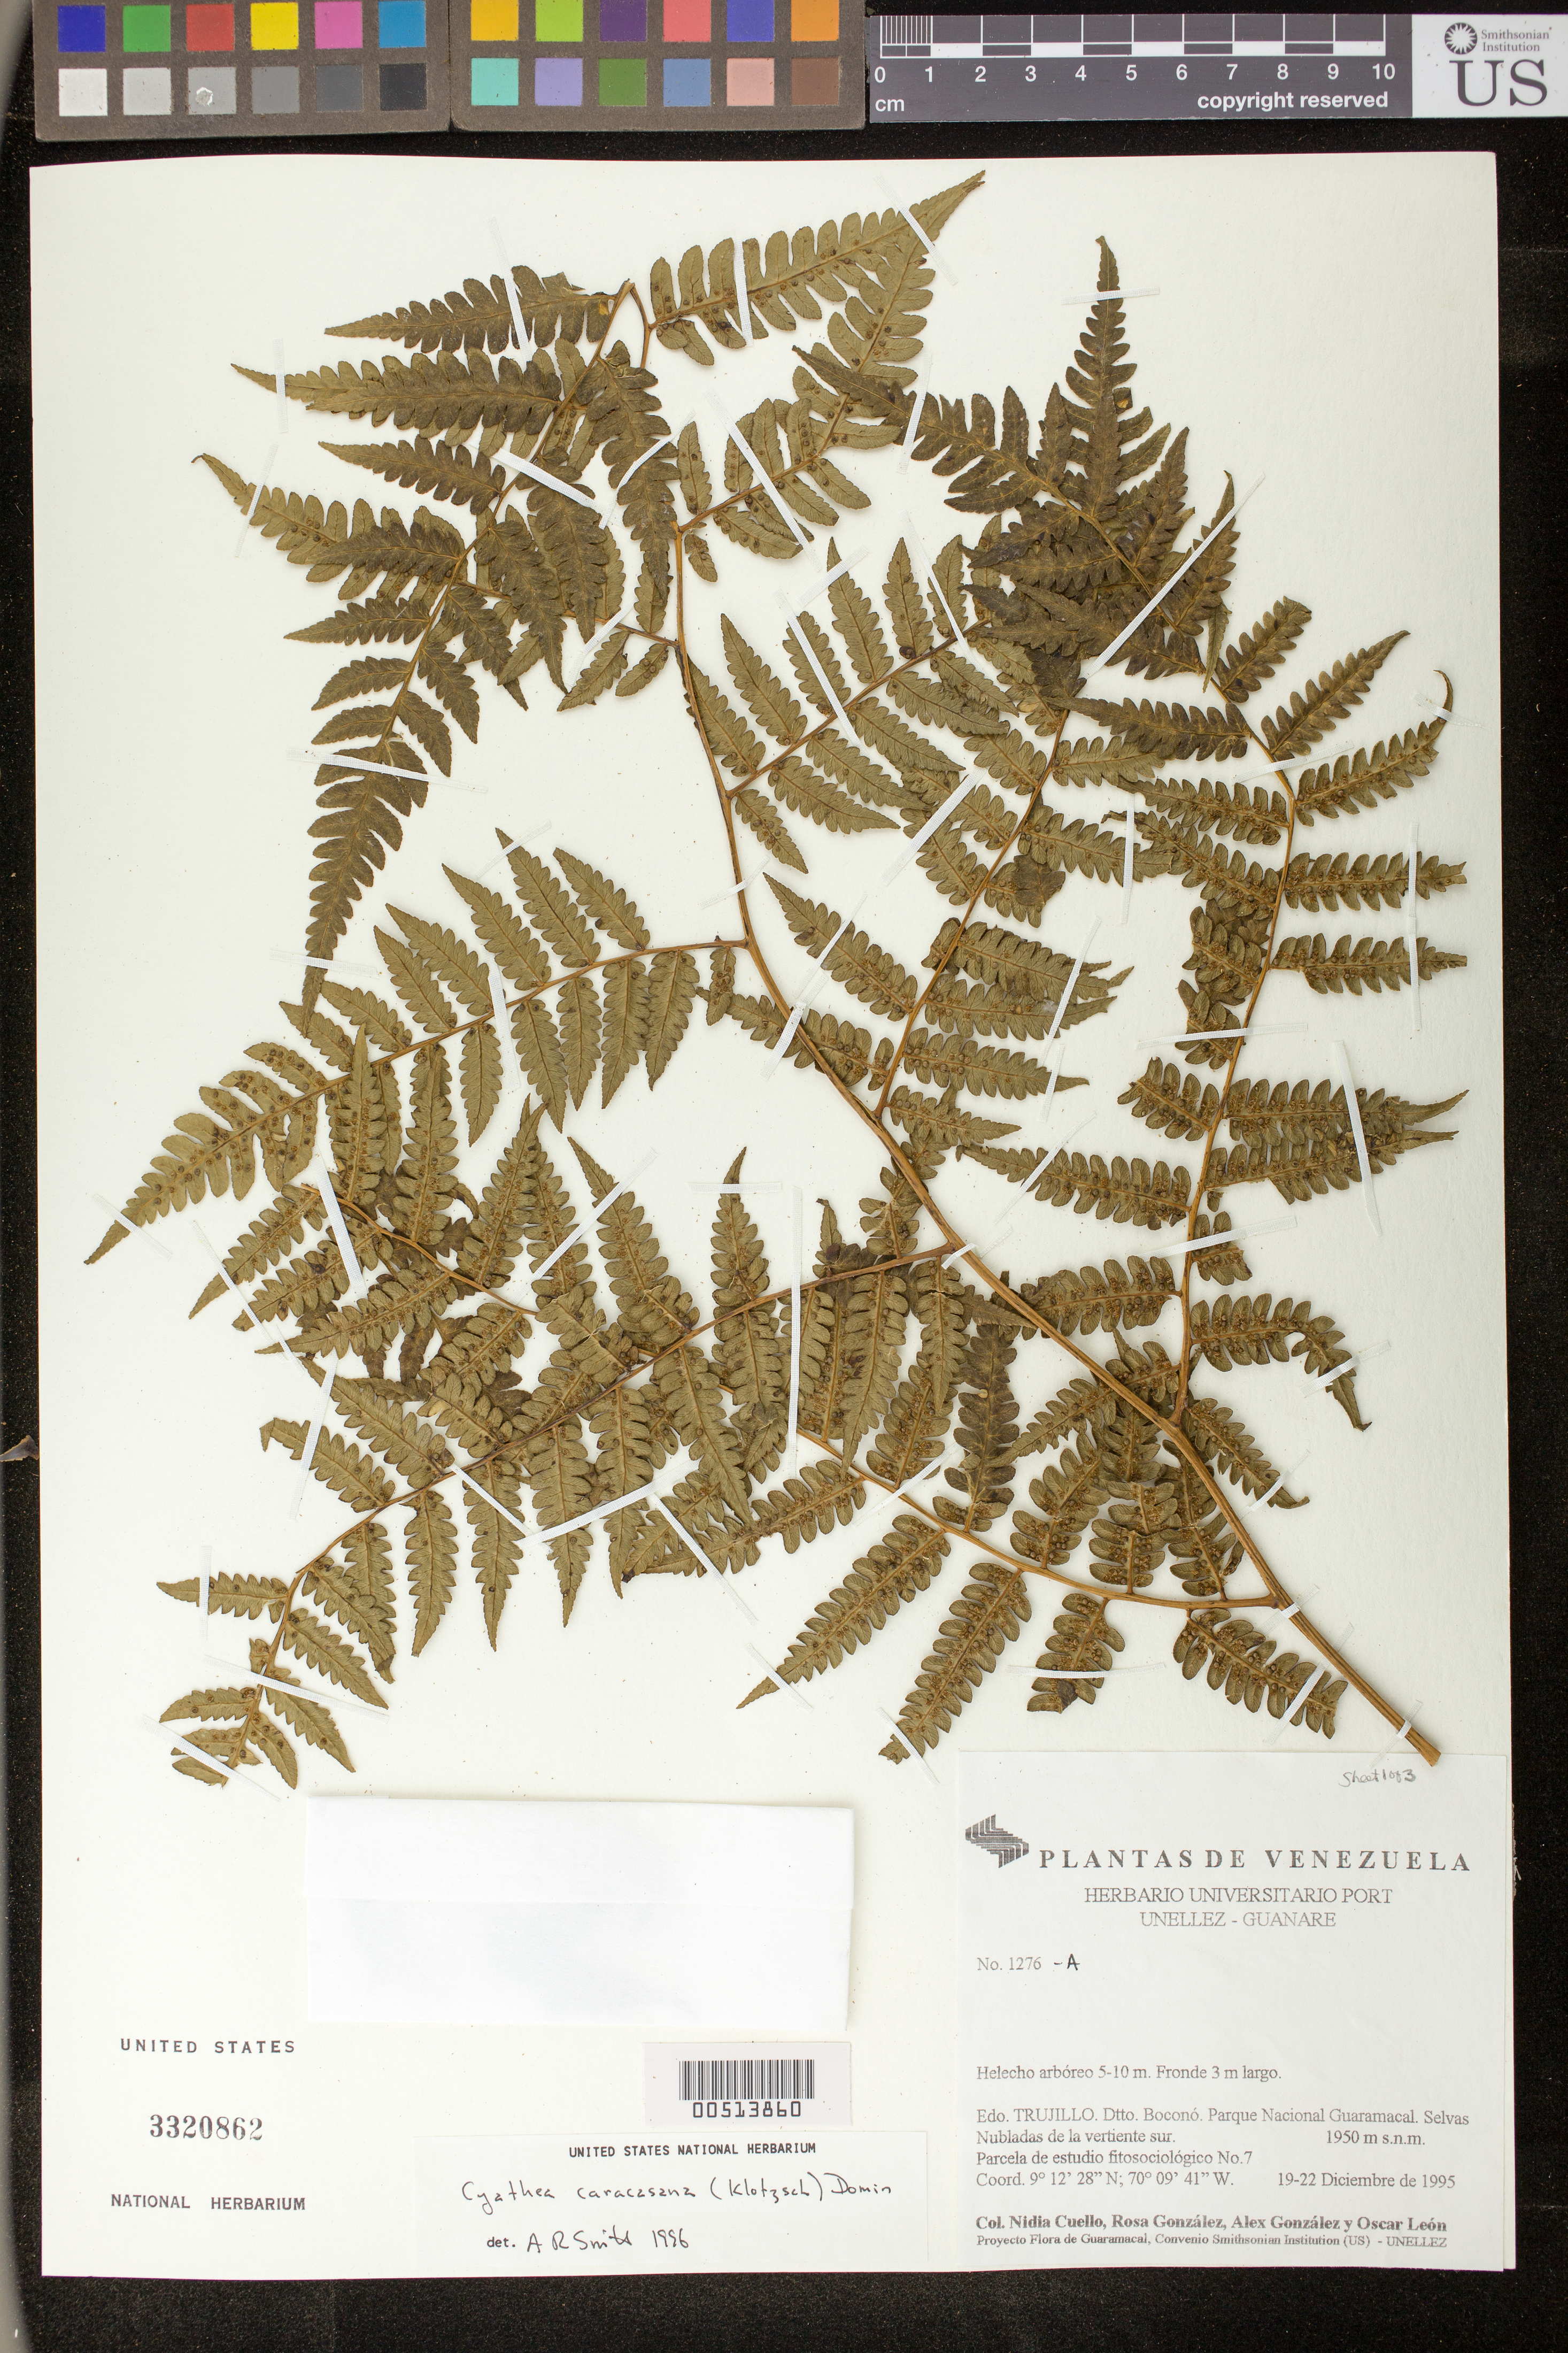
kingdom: Plantae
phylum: Tracheophyta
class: Polypodiopsida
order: Cyatheales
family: Cyatheaceae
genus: Cyathea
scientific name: Cyathea caracasana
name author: (Klotzsch) Domin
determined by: Smith, Alan R., (UC)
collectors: N. L. Cuello, R. González, A. Gonzáles & O. León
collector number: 1276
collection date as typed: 19 Dec 1995 to 22 Dec 1995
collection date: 1995-12-19/1995-12-22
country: Venezuela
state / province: Trujillo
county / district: Boconó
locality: Parque Nacional Guaramacal, vertiente S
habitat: Selvas Nubladas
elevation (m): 1950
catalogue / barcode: US 3320862